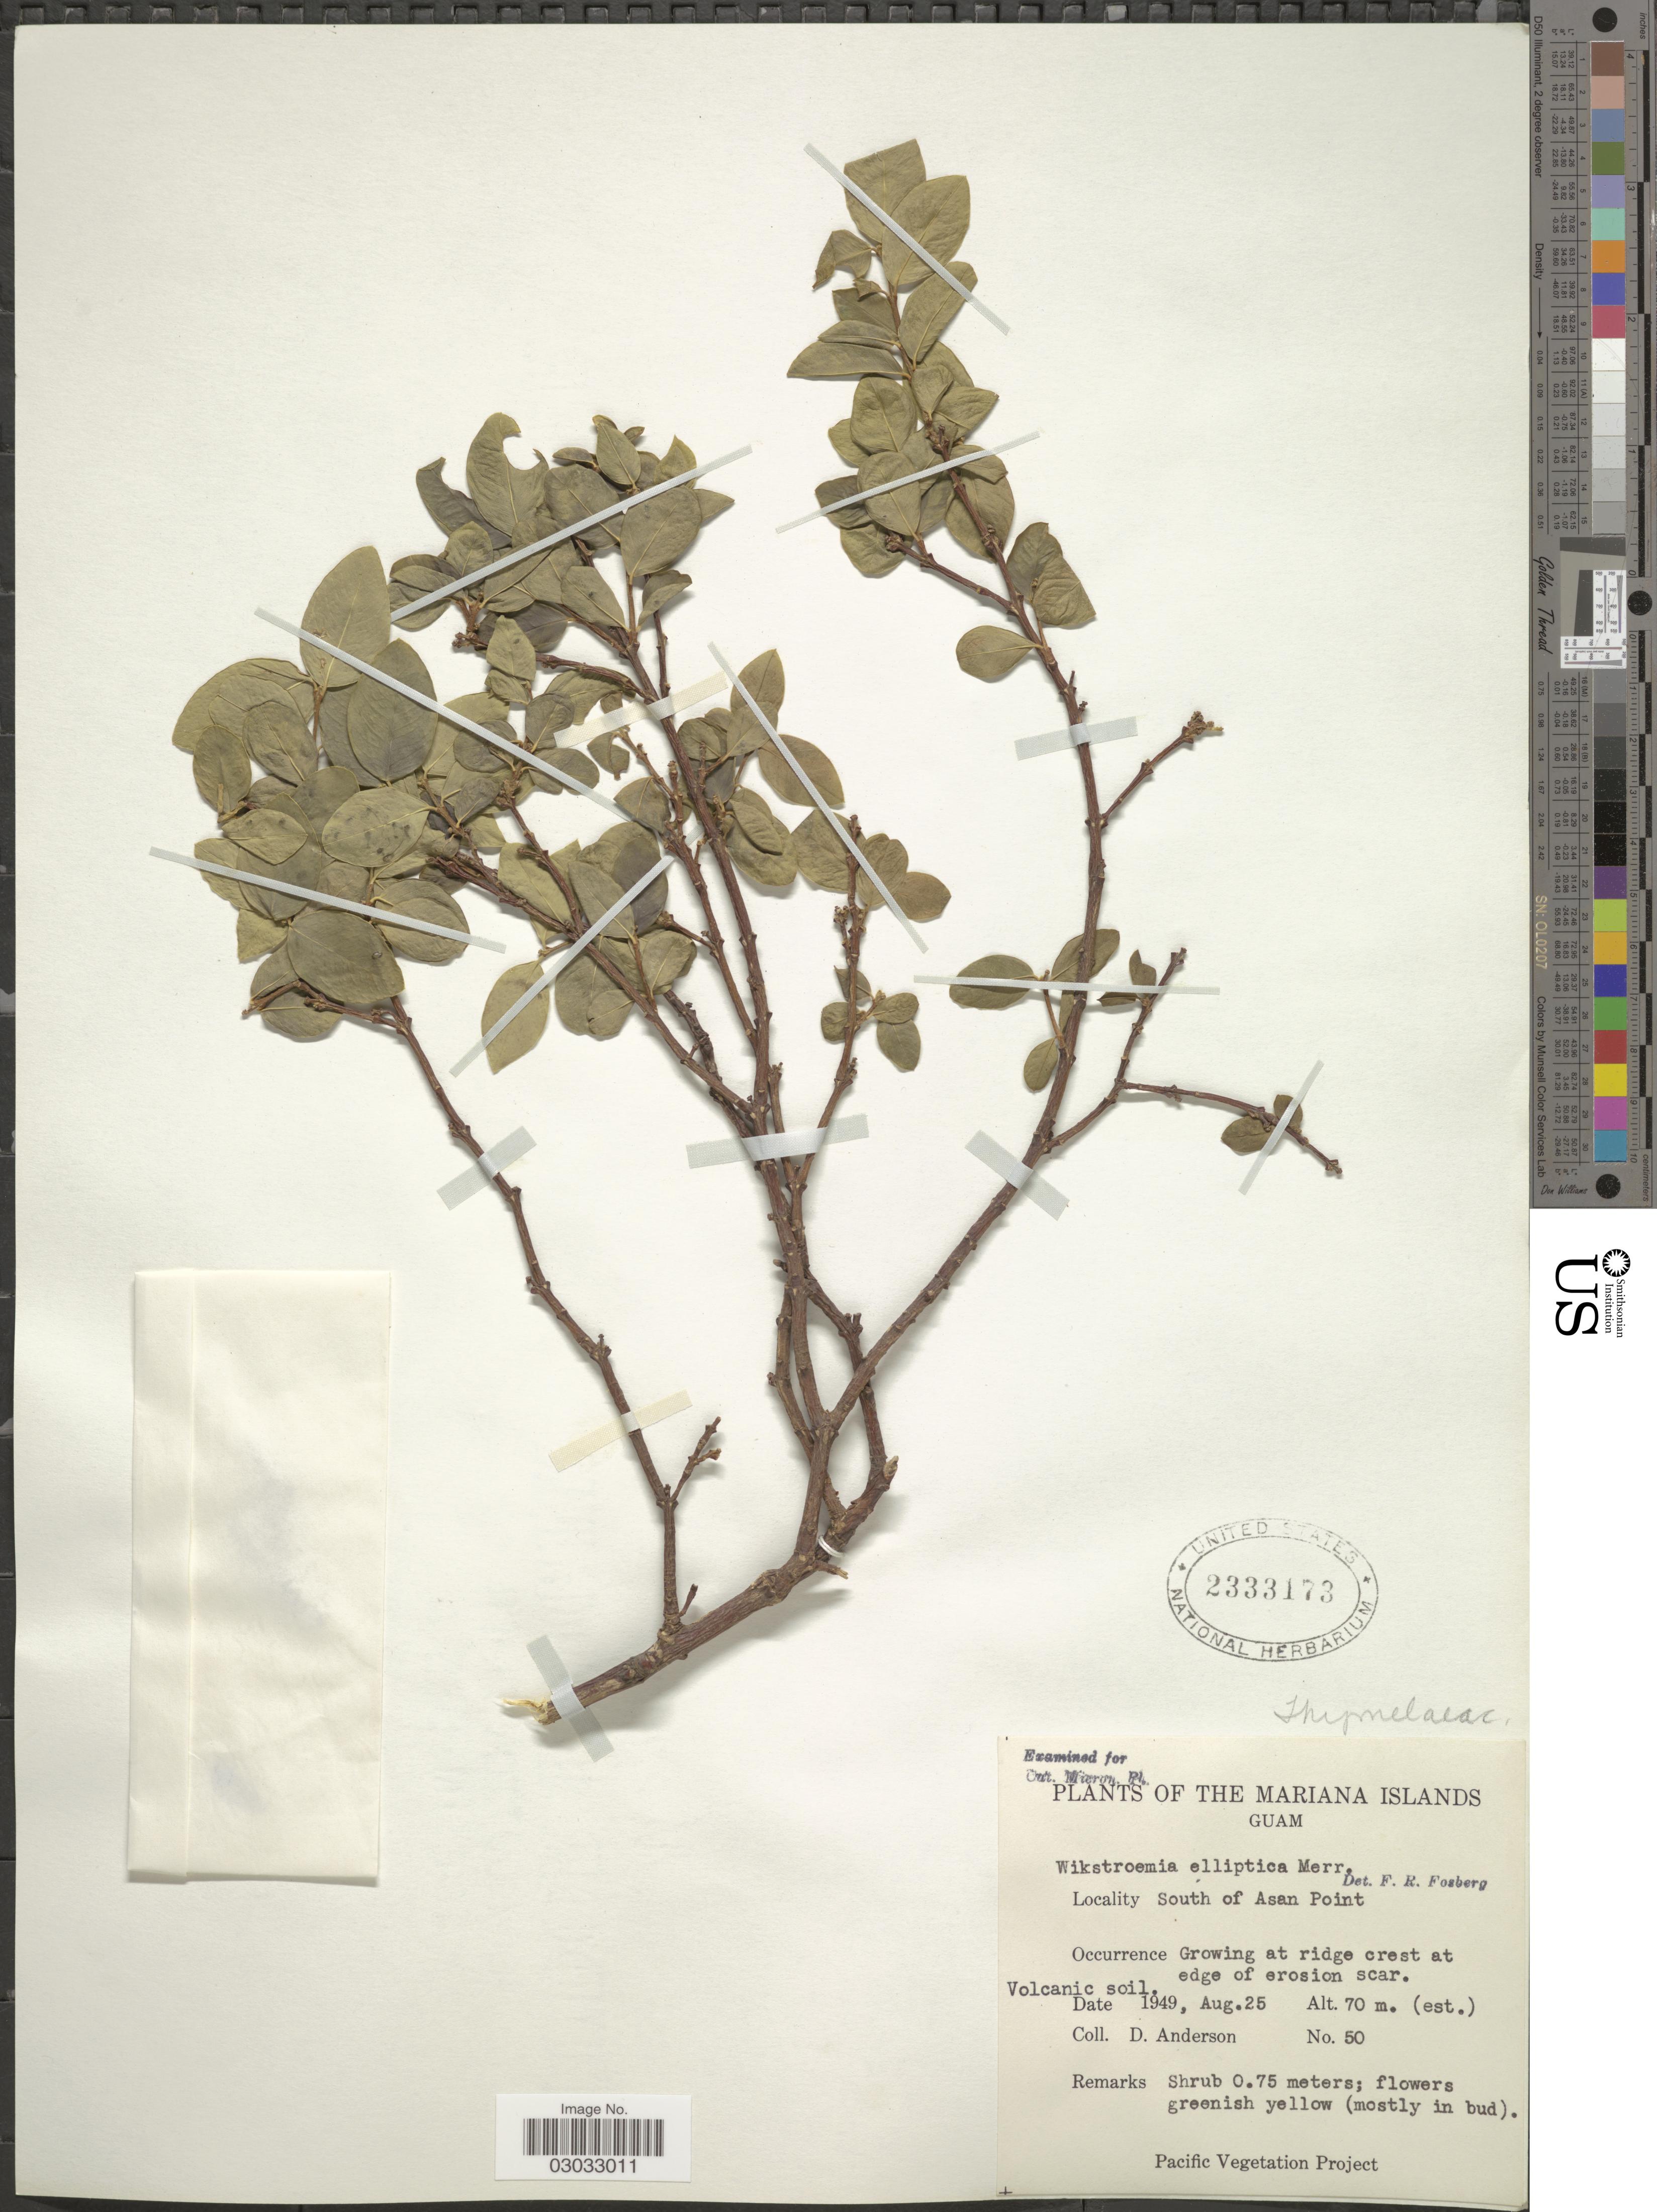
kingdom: Plantae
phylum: Tracheophyta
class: Magnoliopsida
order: Malvales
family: Thymelaeaceae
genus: Wikstroemia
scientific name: Wikstroemia elliptica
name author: Merr.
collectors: D. Anderson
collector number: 50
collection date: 1949-08-25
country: Guam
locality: The Mariana Islands, South of Asan Point.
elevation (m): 70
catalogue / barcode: US 2333173